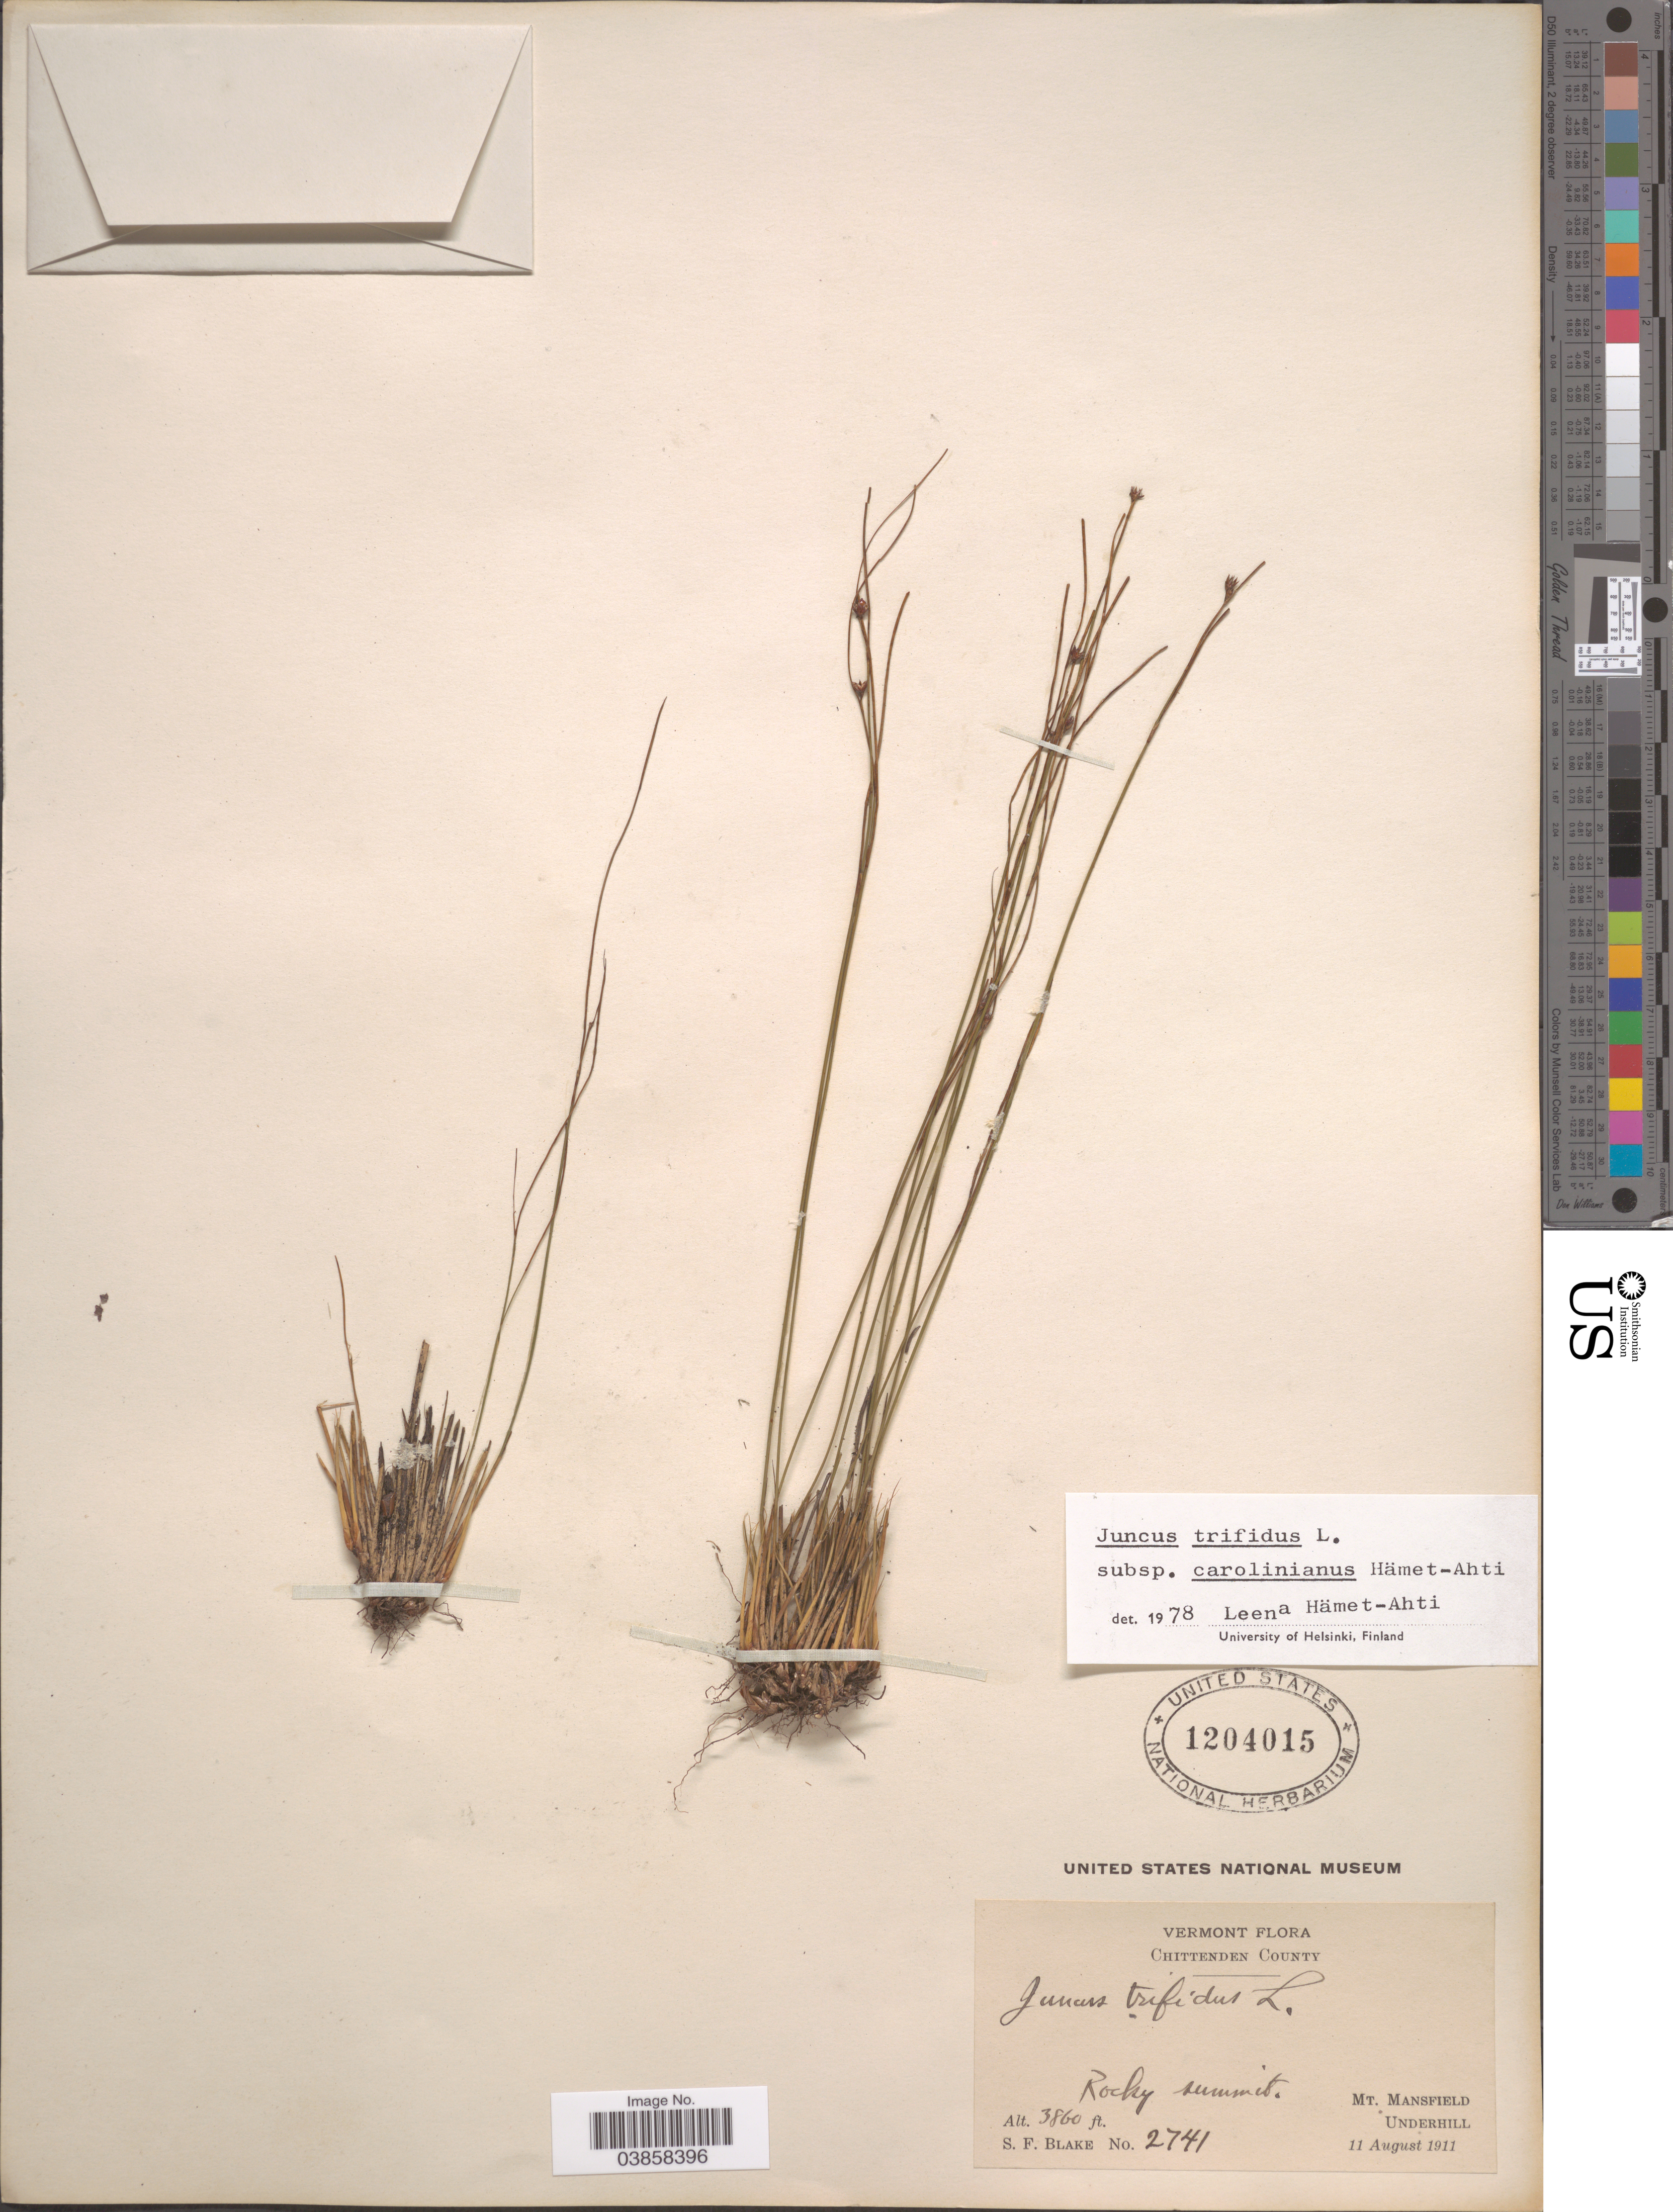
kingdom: Plantae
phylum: Tracheophyta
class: Liliopsida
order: Poales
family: Juncaceae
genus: Juncus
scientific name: Juncus trifidus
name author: L.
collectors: S. Blake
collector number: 2741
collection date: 1911-08-11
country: United States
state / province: Vermont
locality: Chittenden County. Rocky summit. Mt. Mansfield. Underhill.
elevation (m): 1177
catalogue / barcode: US 1204015